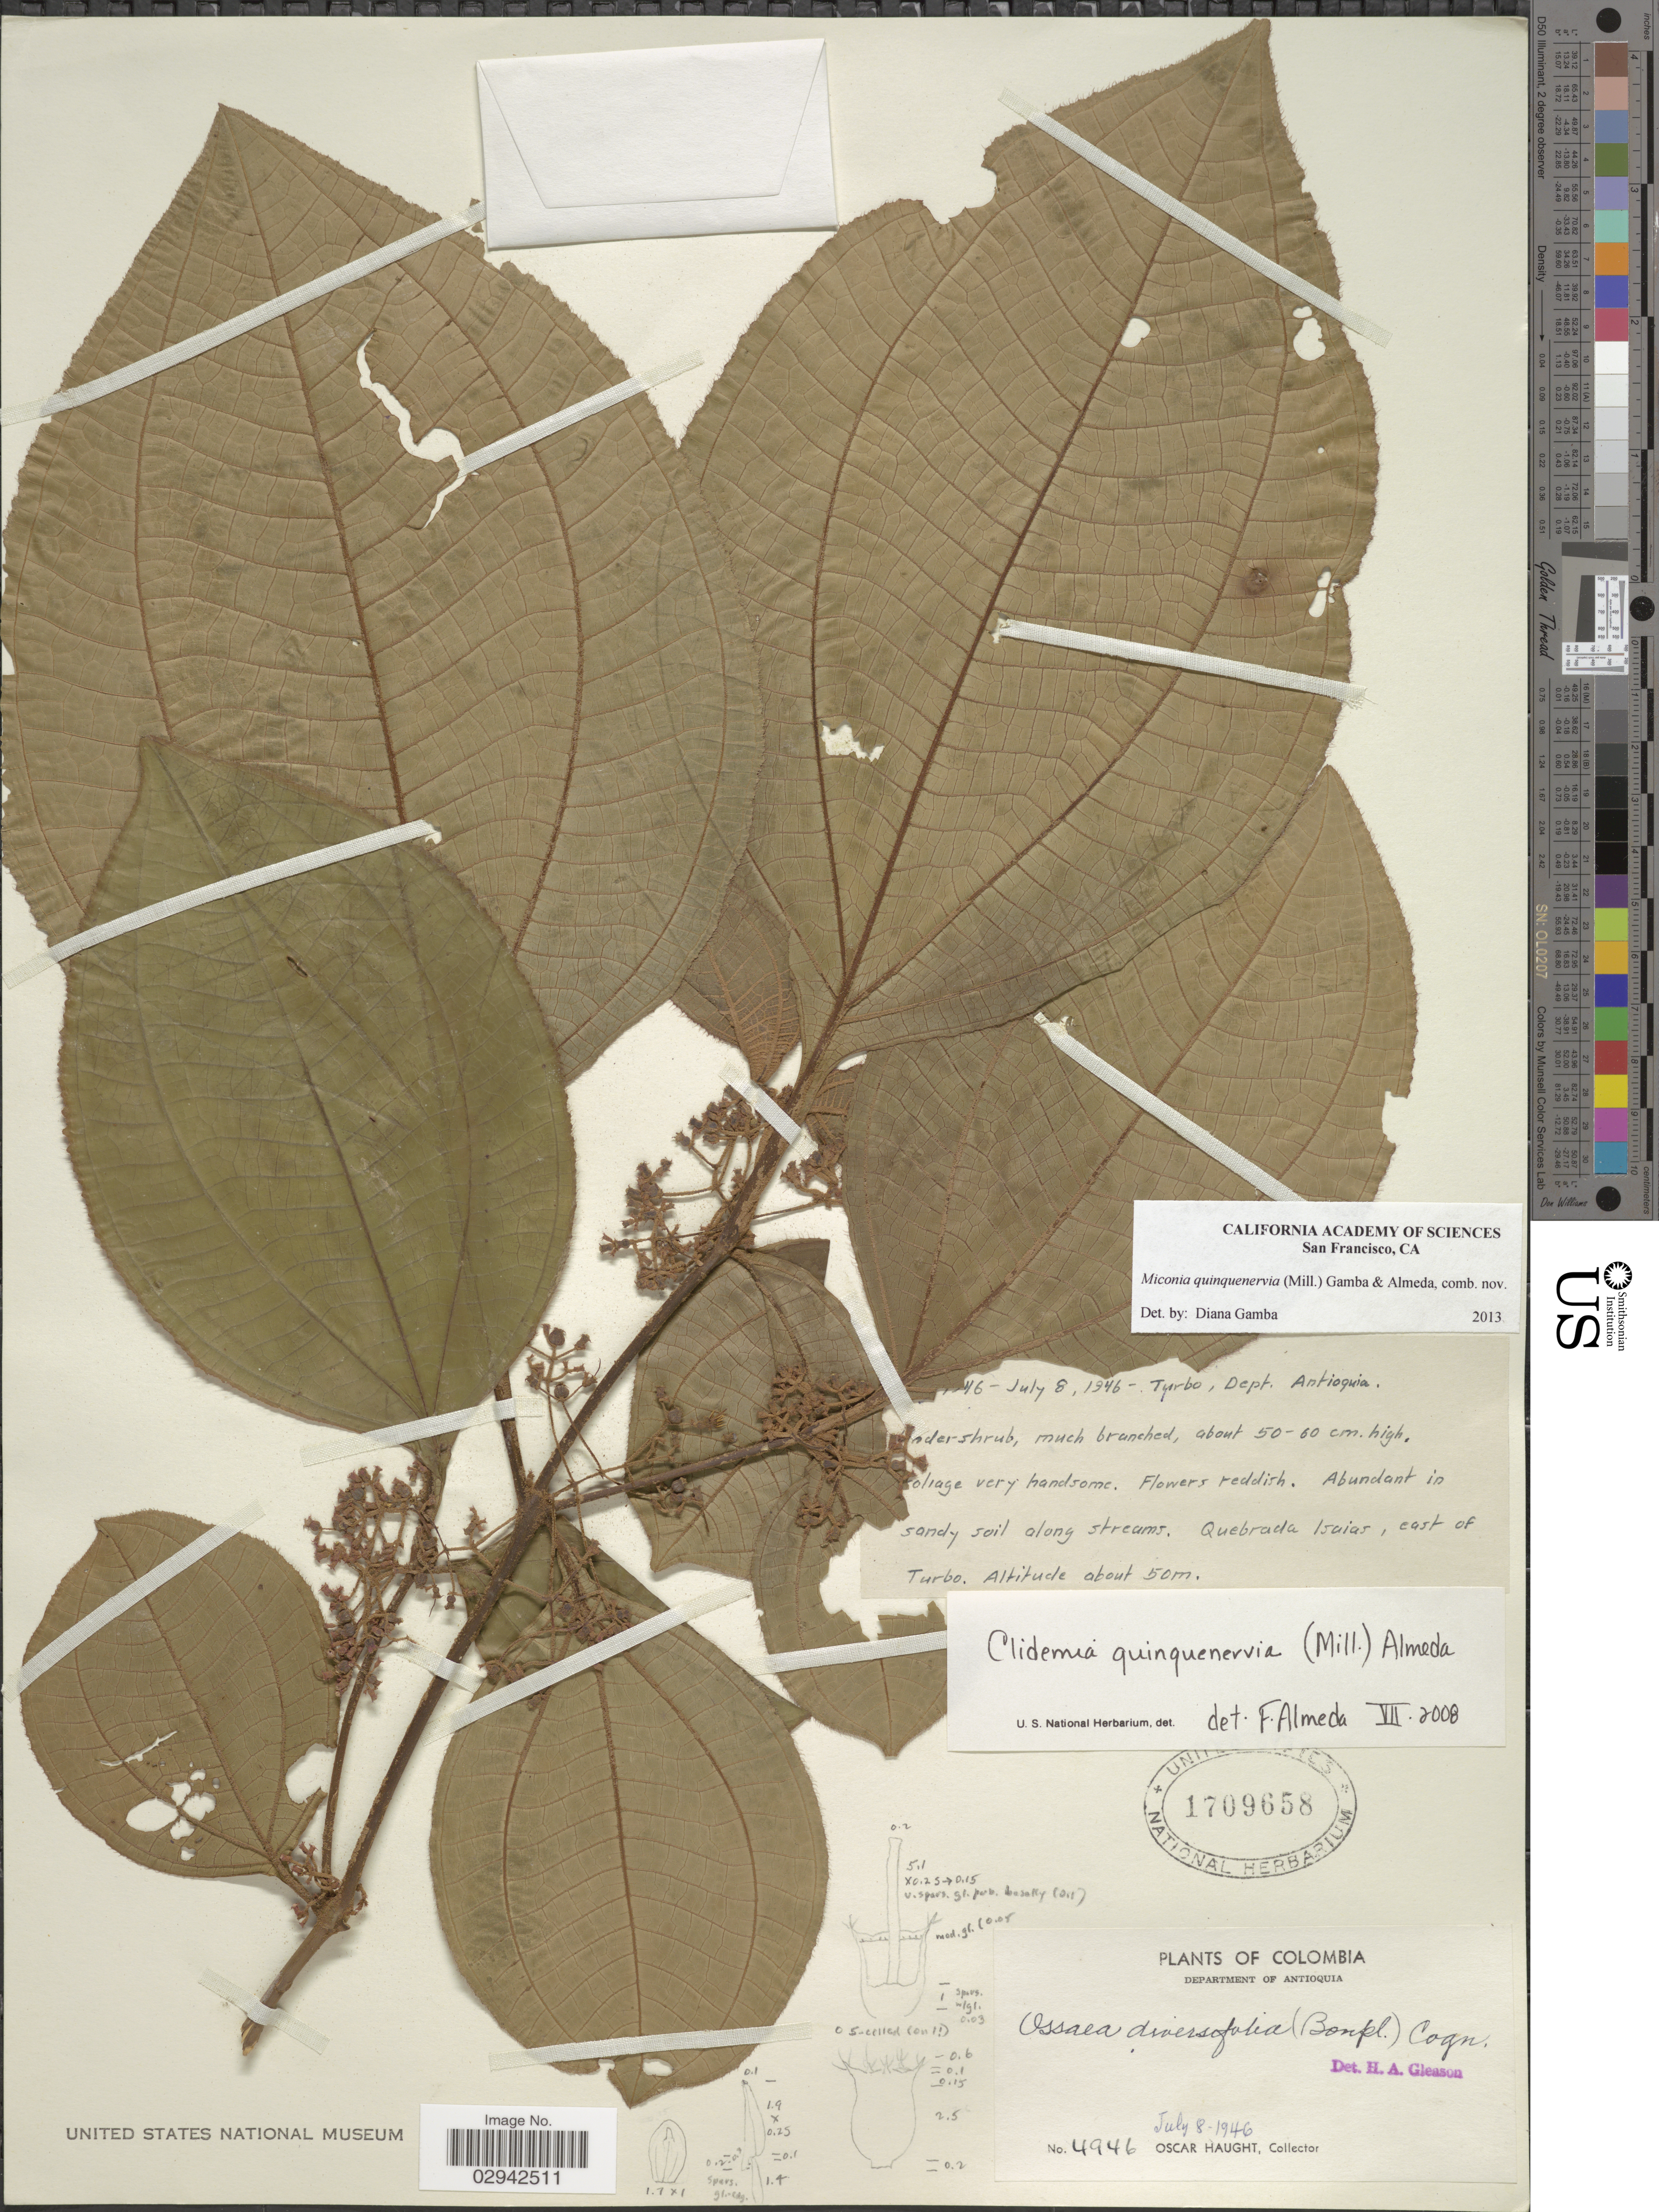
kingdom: Plantae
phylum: Tracheophyta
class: Magnoliopsida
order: Myrtales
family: Melastomataceae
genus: Miconia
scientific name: Miconia quinquenervia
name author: (Mill.) Gamba & Almeda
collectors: O. Haught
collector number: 4946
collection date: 1946-07-08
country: Colombia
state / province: Antioquia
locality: Department of Antioquia, Quebrada Isaias, east of Turbo.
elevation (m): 50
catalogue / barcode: US 1709658